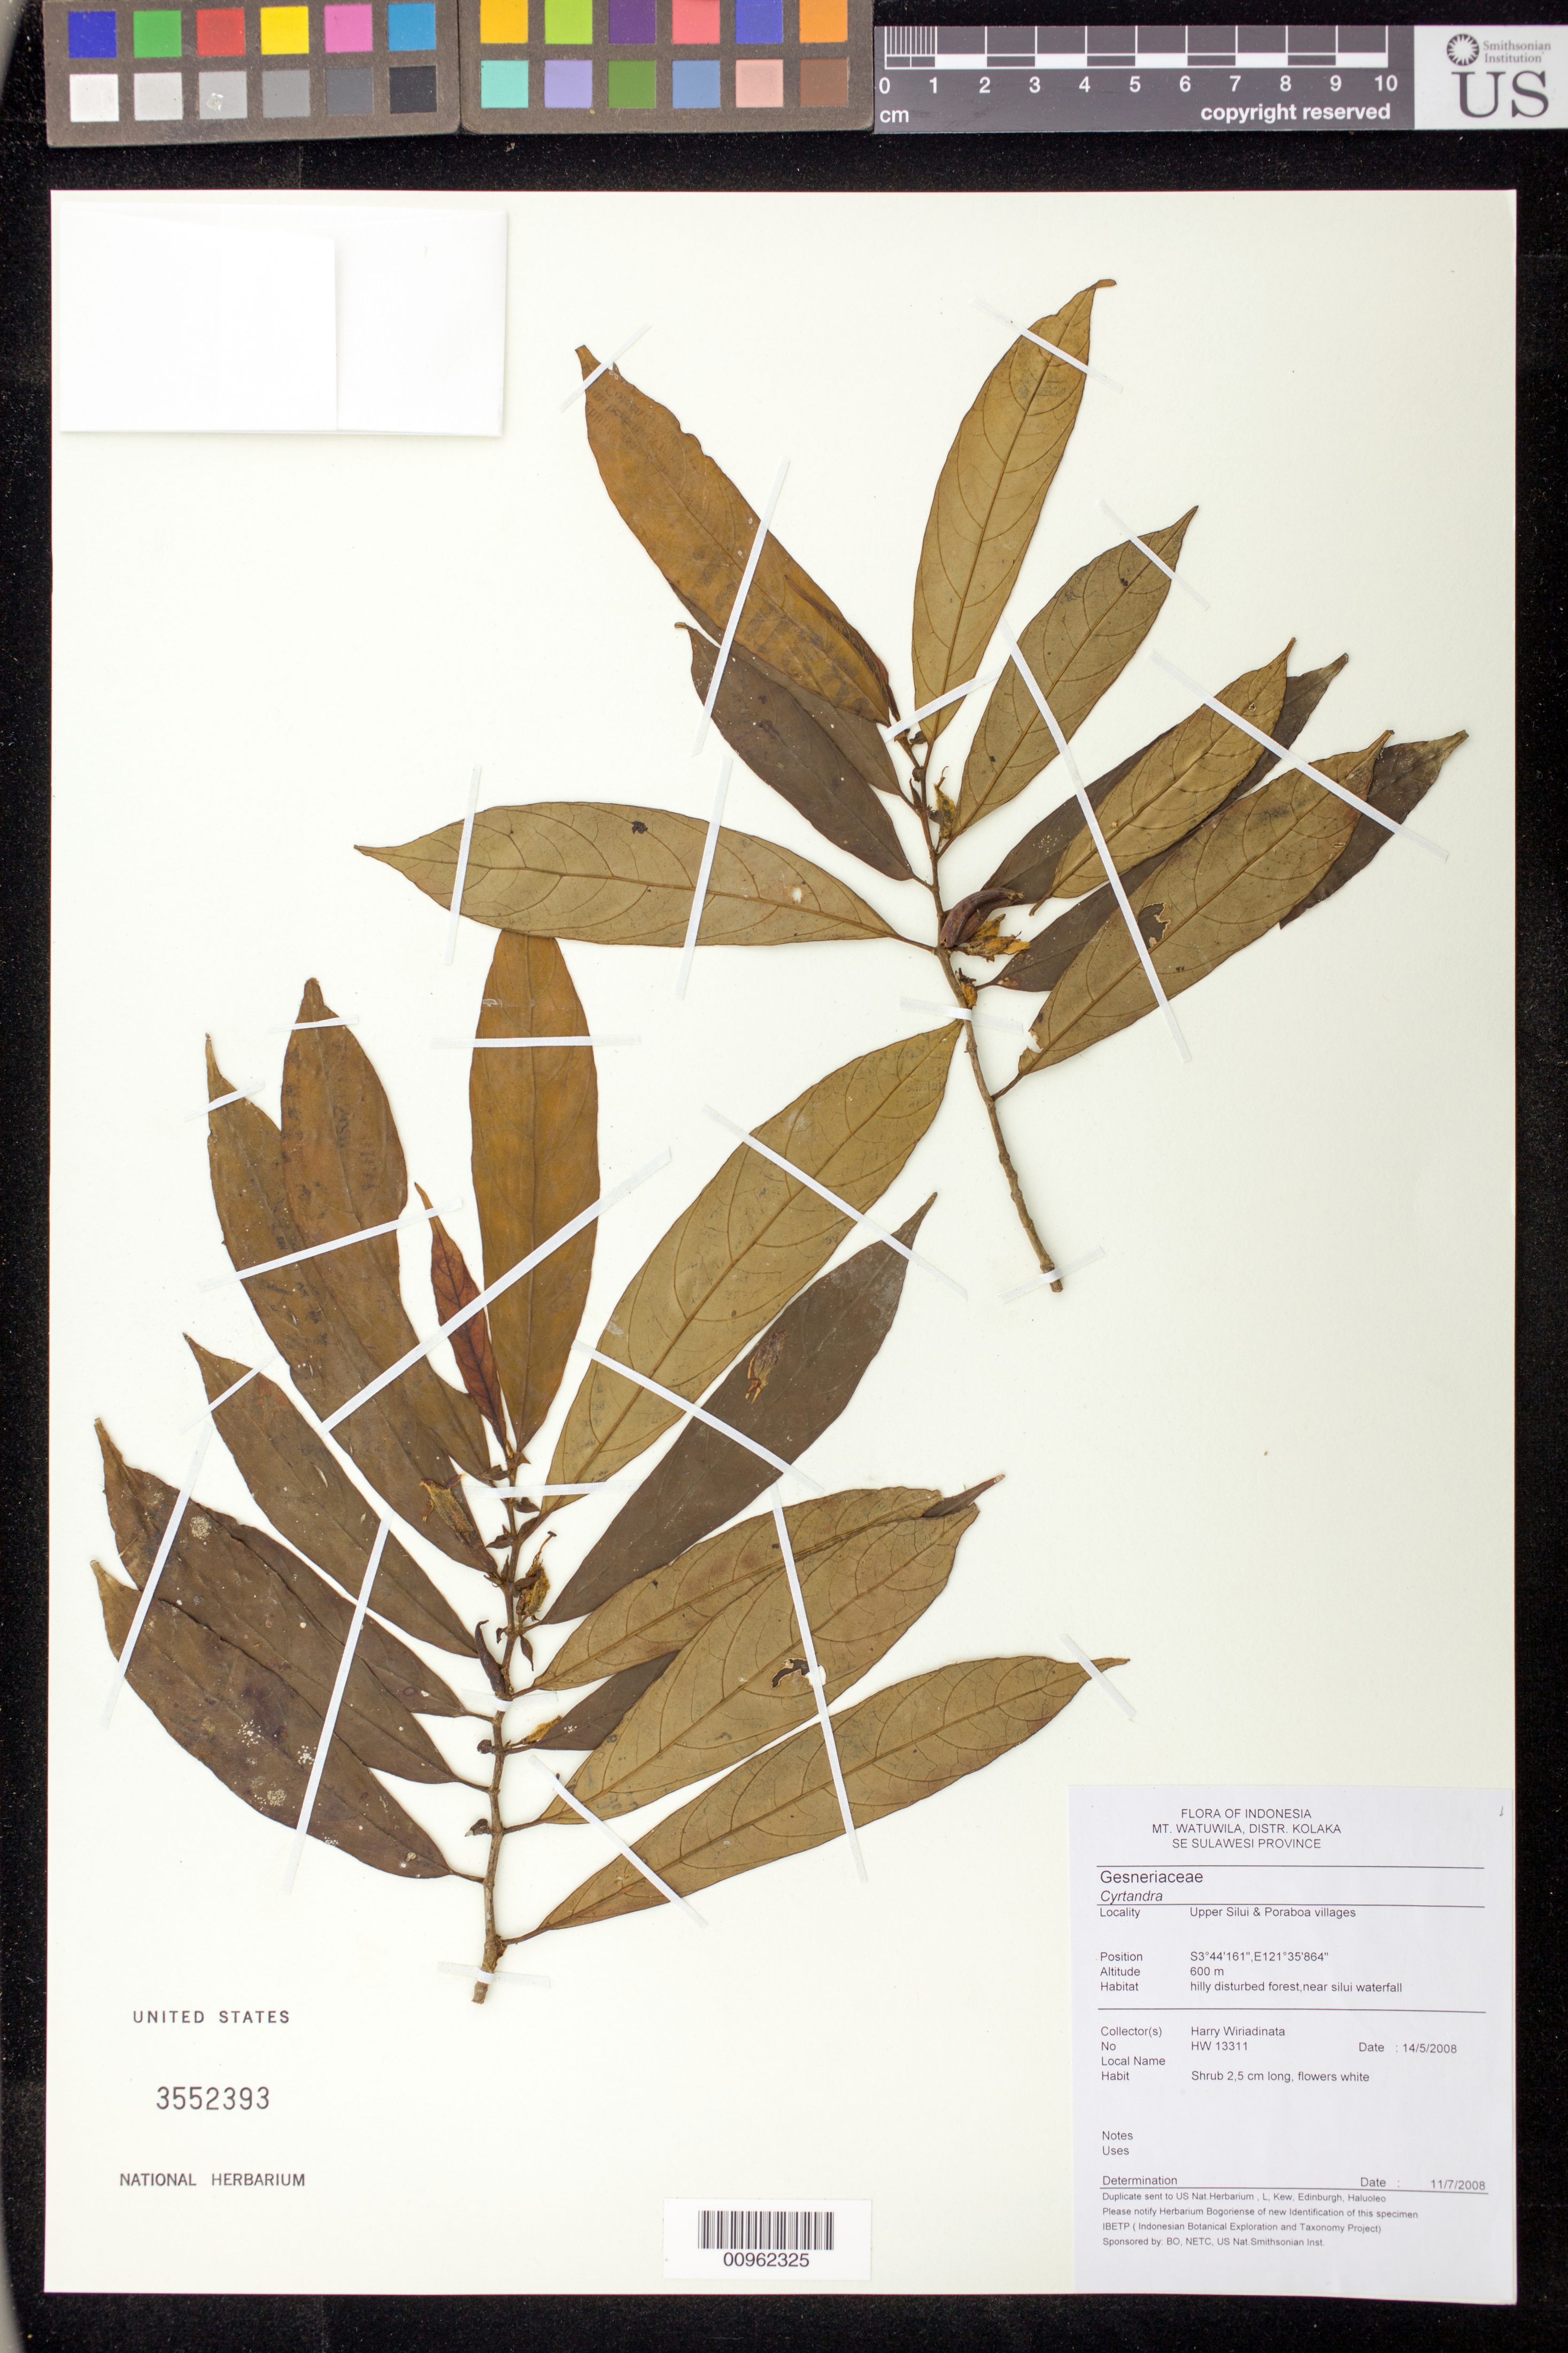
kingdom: Plantae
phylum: Tracheophyta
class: Magnoliopsida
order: Lamiales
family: Gesneriaceae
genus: Cyrtandra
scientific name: Cyrtandra widjajae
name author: Karton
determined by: Skog, Laurence E.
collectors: H. Wiriadanata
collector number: HW 13311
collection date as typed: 14 May 2008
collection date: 2008-05-14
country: Indonesia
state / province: Sulawesi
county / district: Sulawesi Tenggara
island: Sulawesi [Celebes]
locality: Mt. Watuwila, Distr. Kolaka, SE Sulawesi Province, upper Silui & Poraboa villages, near Silui waterfall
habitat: Hilly disturbed forest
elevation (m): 600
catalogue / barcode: US 3552393